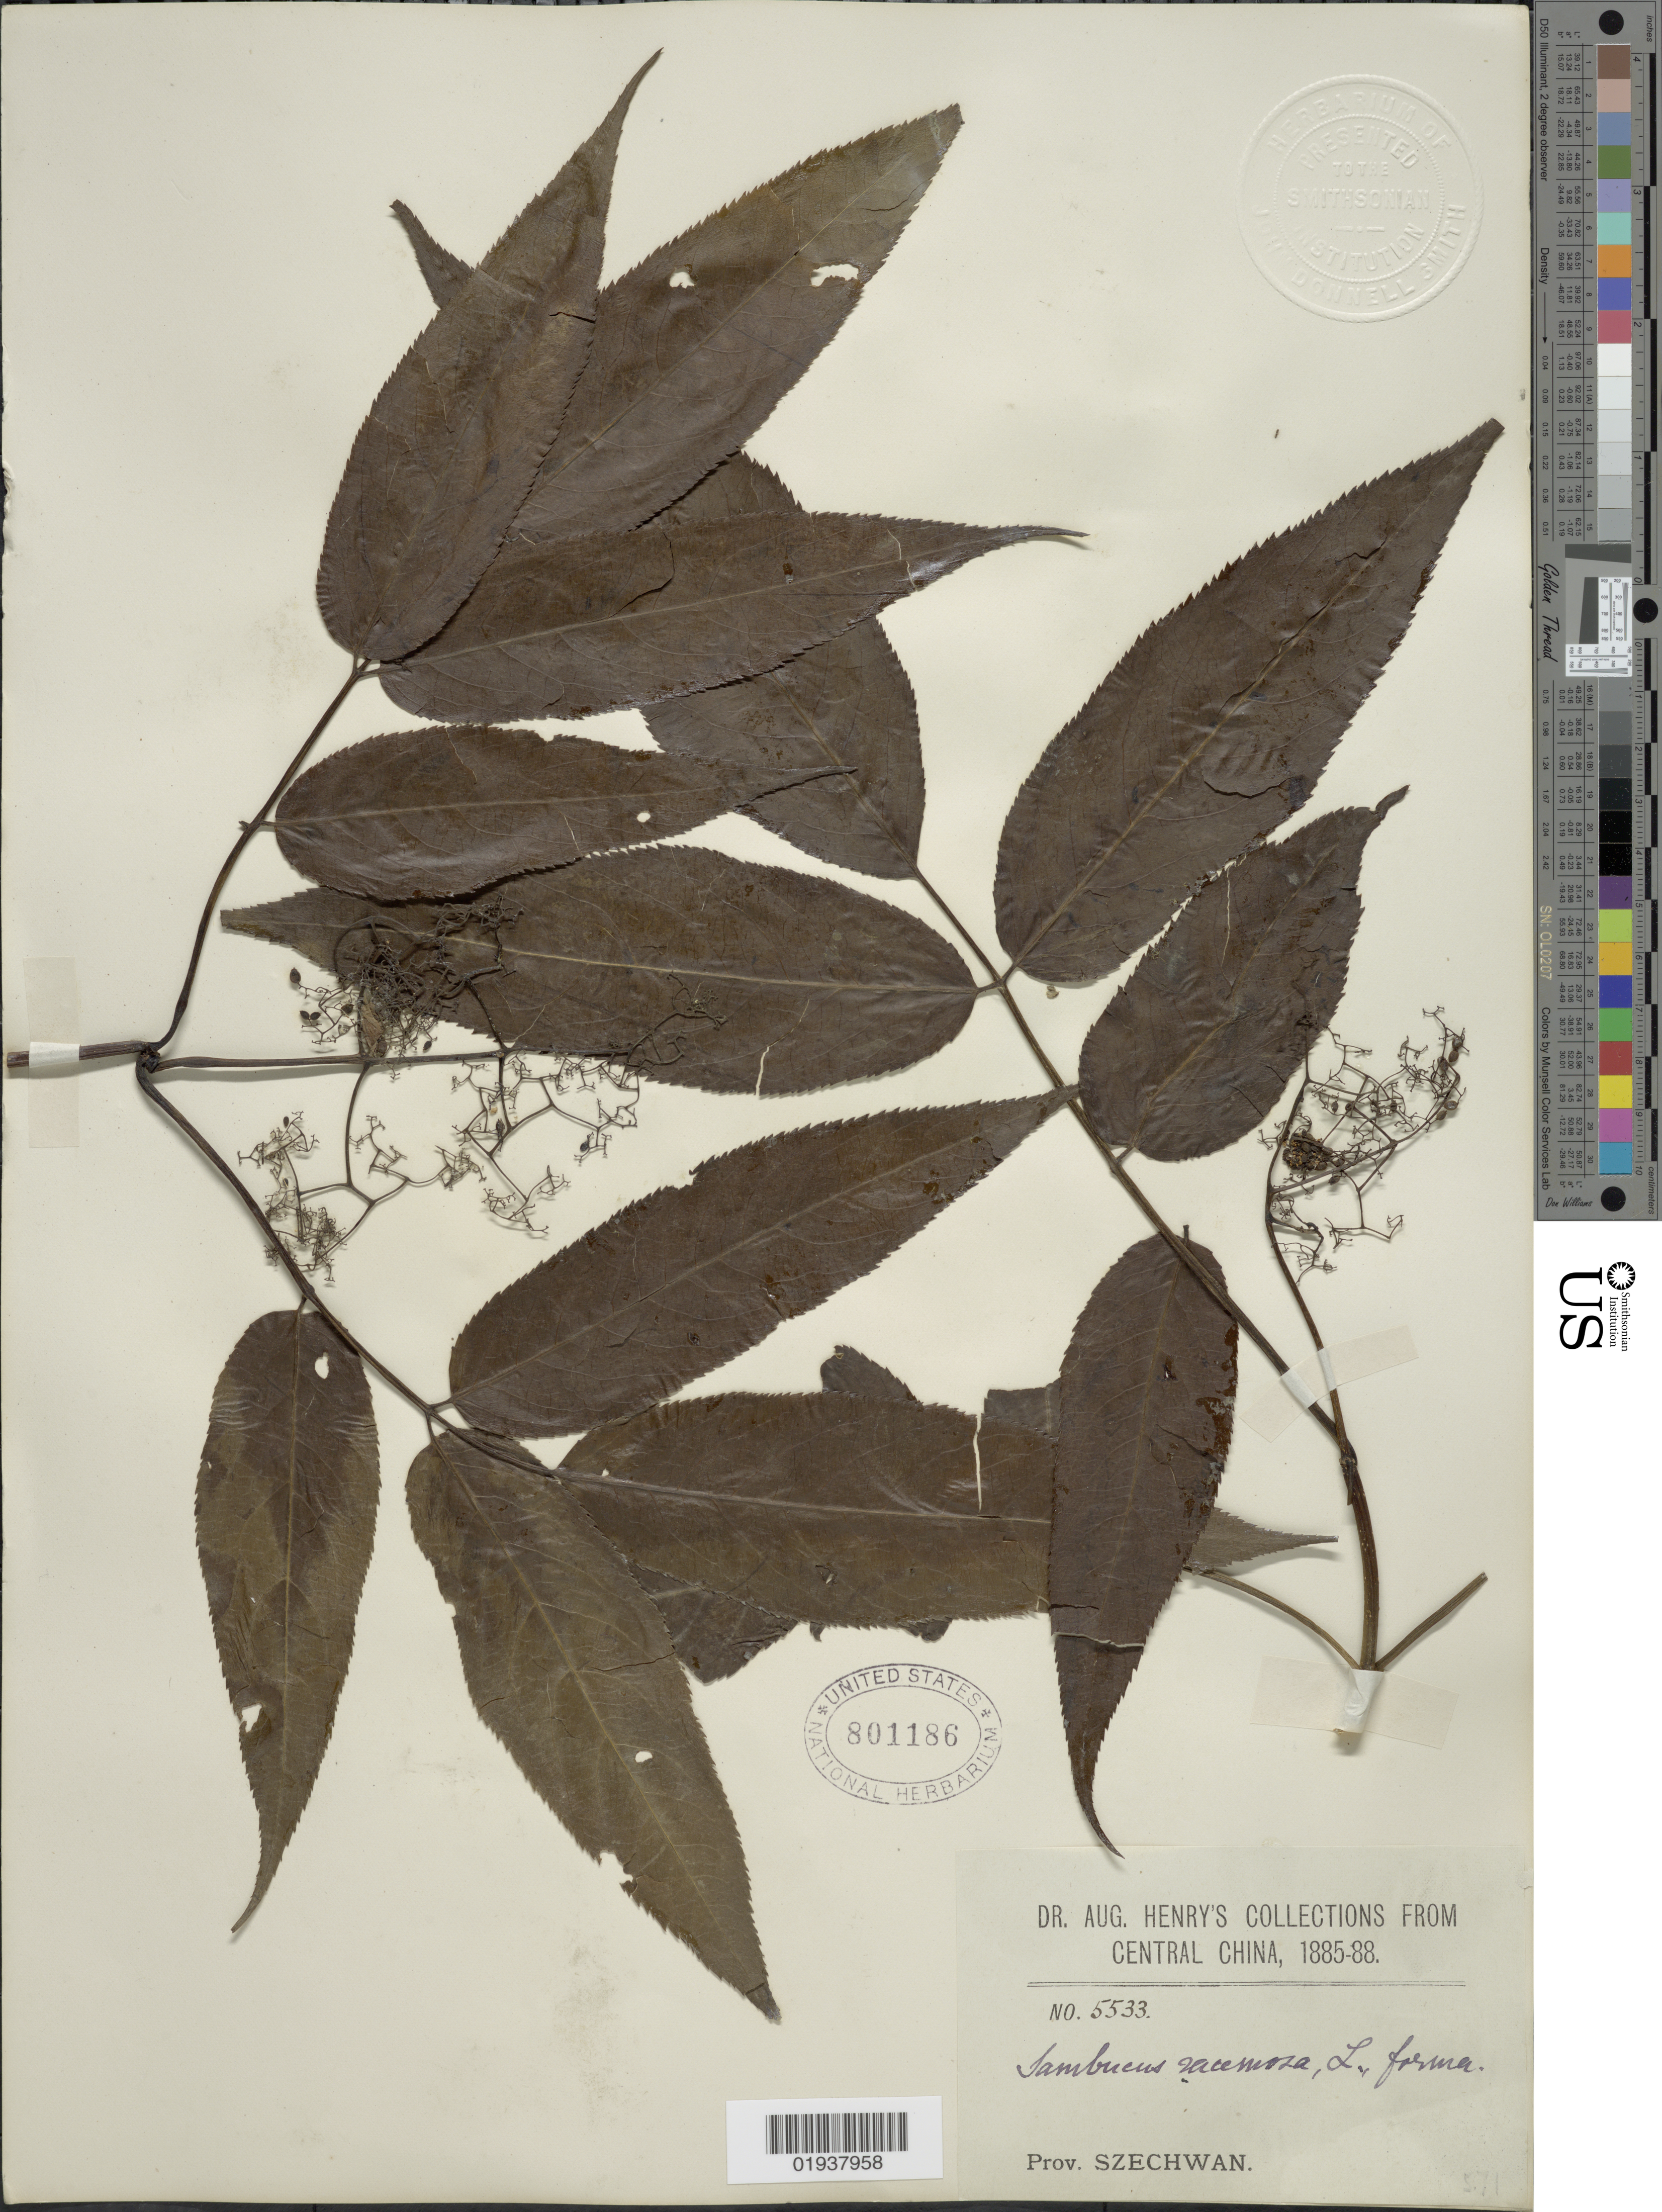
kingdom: Plantae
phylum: Tracheophyta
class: Magnoliopsida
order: Dipsacales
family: Viburnaceae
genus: Sambucus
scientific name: Sambucus racemosa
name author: L.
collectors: A. Henry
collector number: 5533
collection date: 1885/1888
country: China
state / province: Sichuan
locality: Central China, Prov. Szechwan.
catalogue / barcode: US 801186